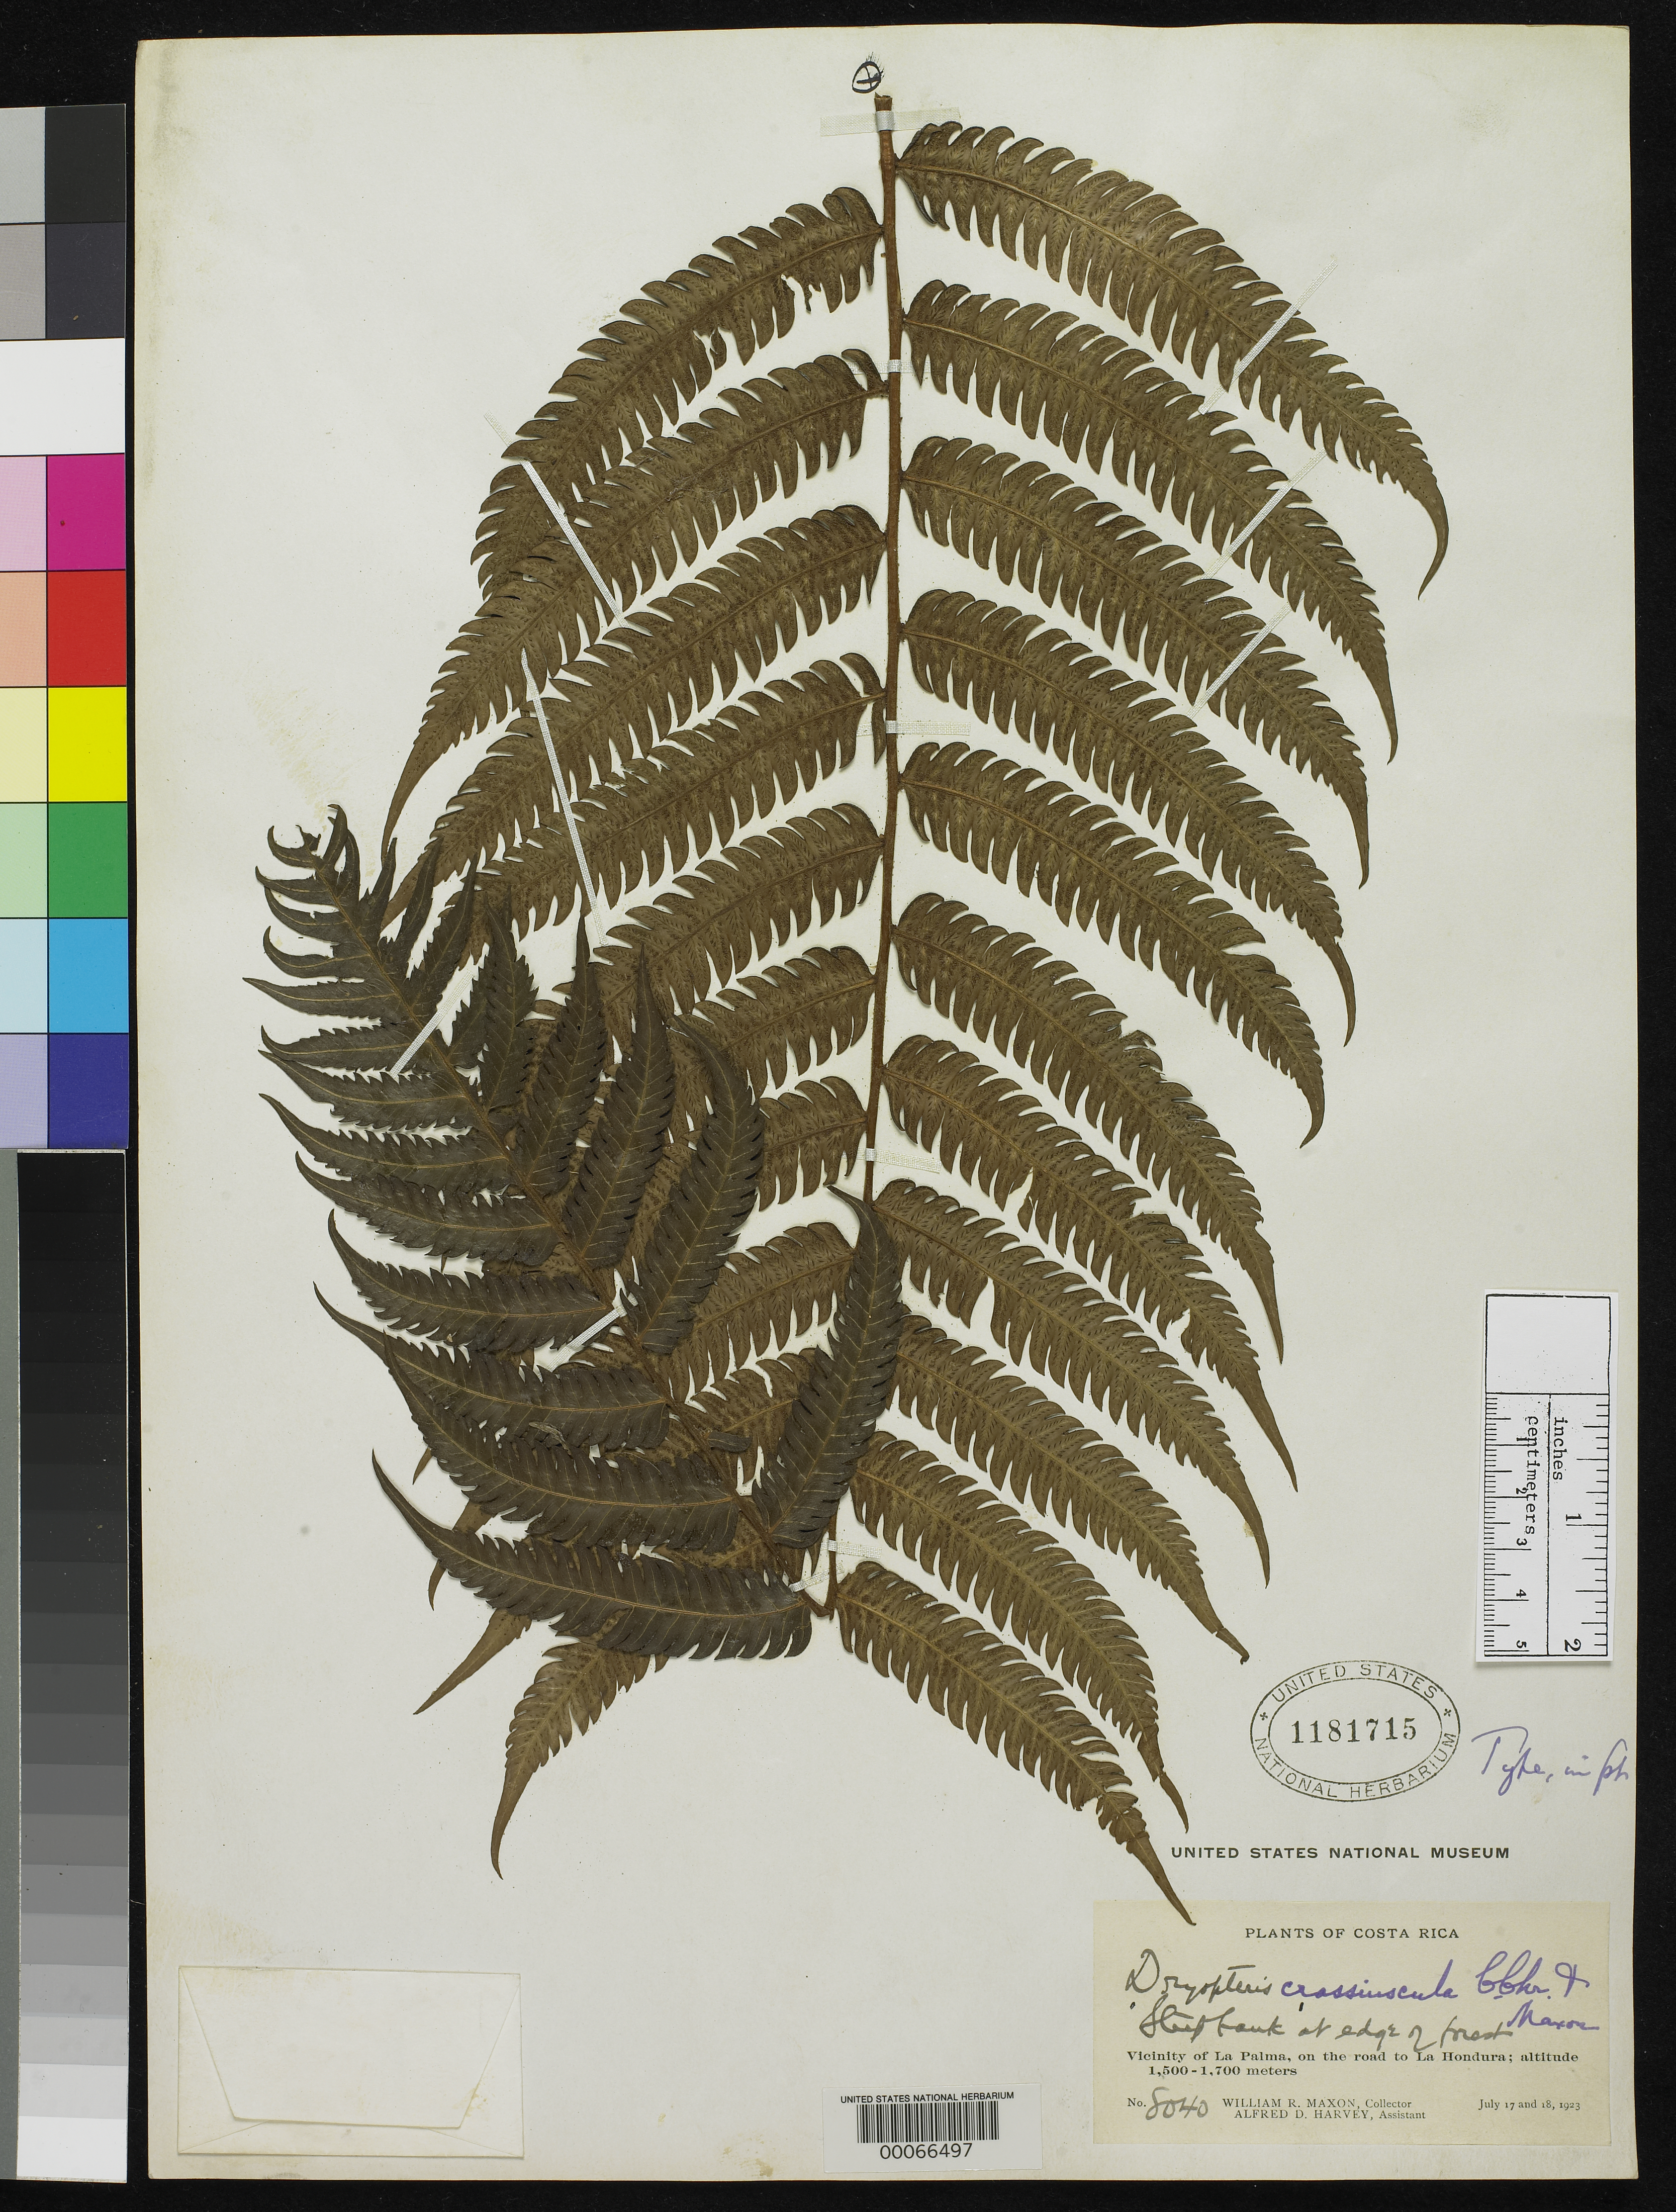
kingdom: Plantae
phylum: Tracheophyta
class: Polypodiopsida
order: Polypodiales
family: Dryopteridaceae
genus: Dryopteris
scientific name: Dryopteris crassiuscula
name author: C. Chr. & Maxon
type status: Holotype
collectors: W. R. Maxon & A. D. Harvey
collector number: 8040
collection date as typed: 17 Jul 1923 to 18 Jul 1923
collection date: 1923-07-17/1923-07-18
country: Costa Rica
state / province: San José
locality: Vicinity of La Palma, on road to La Hondura.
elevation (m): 1500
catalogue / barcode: US 1181715